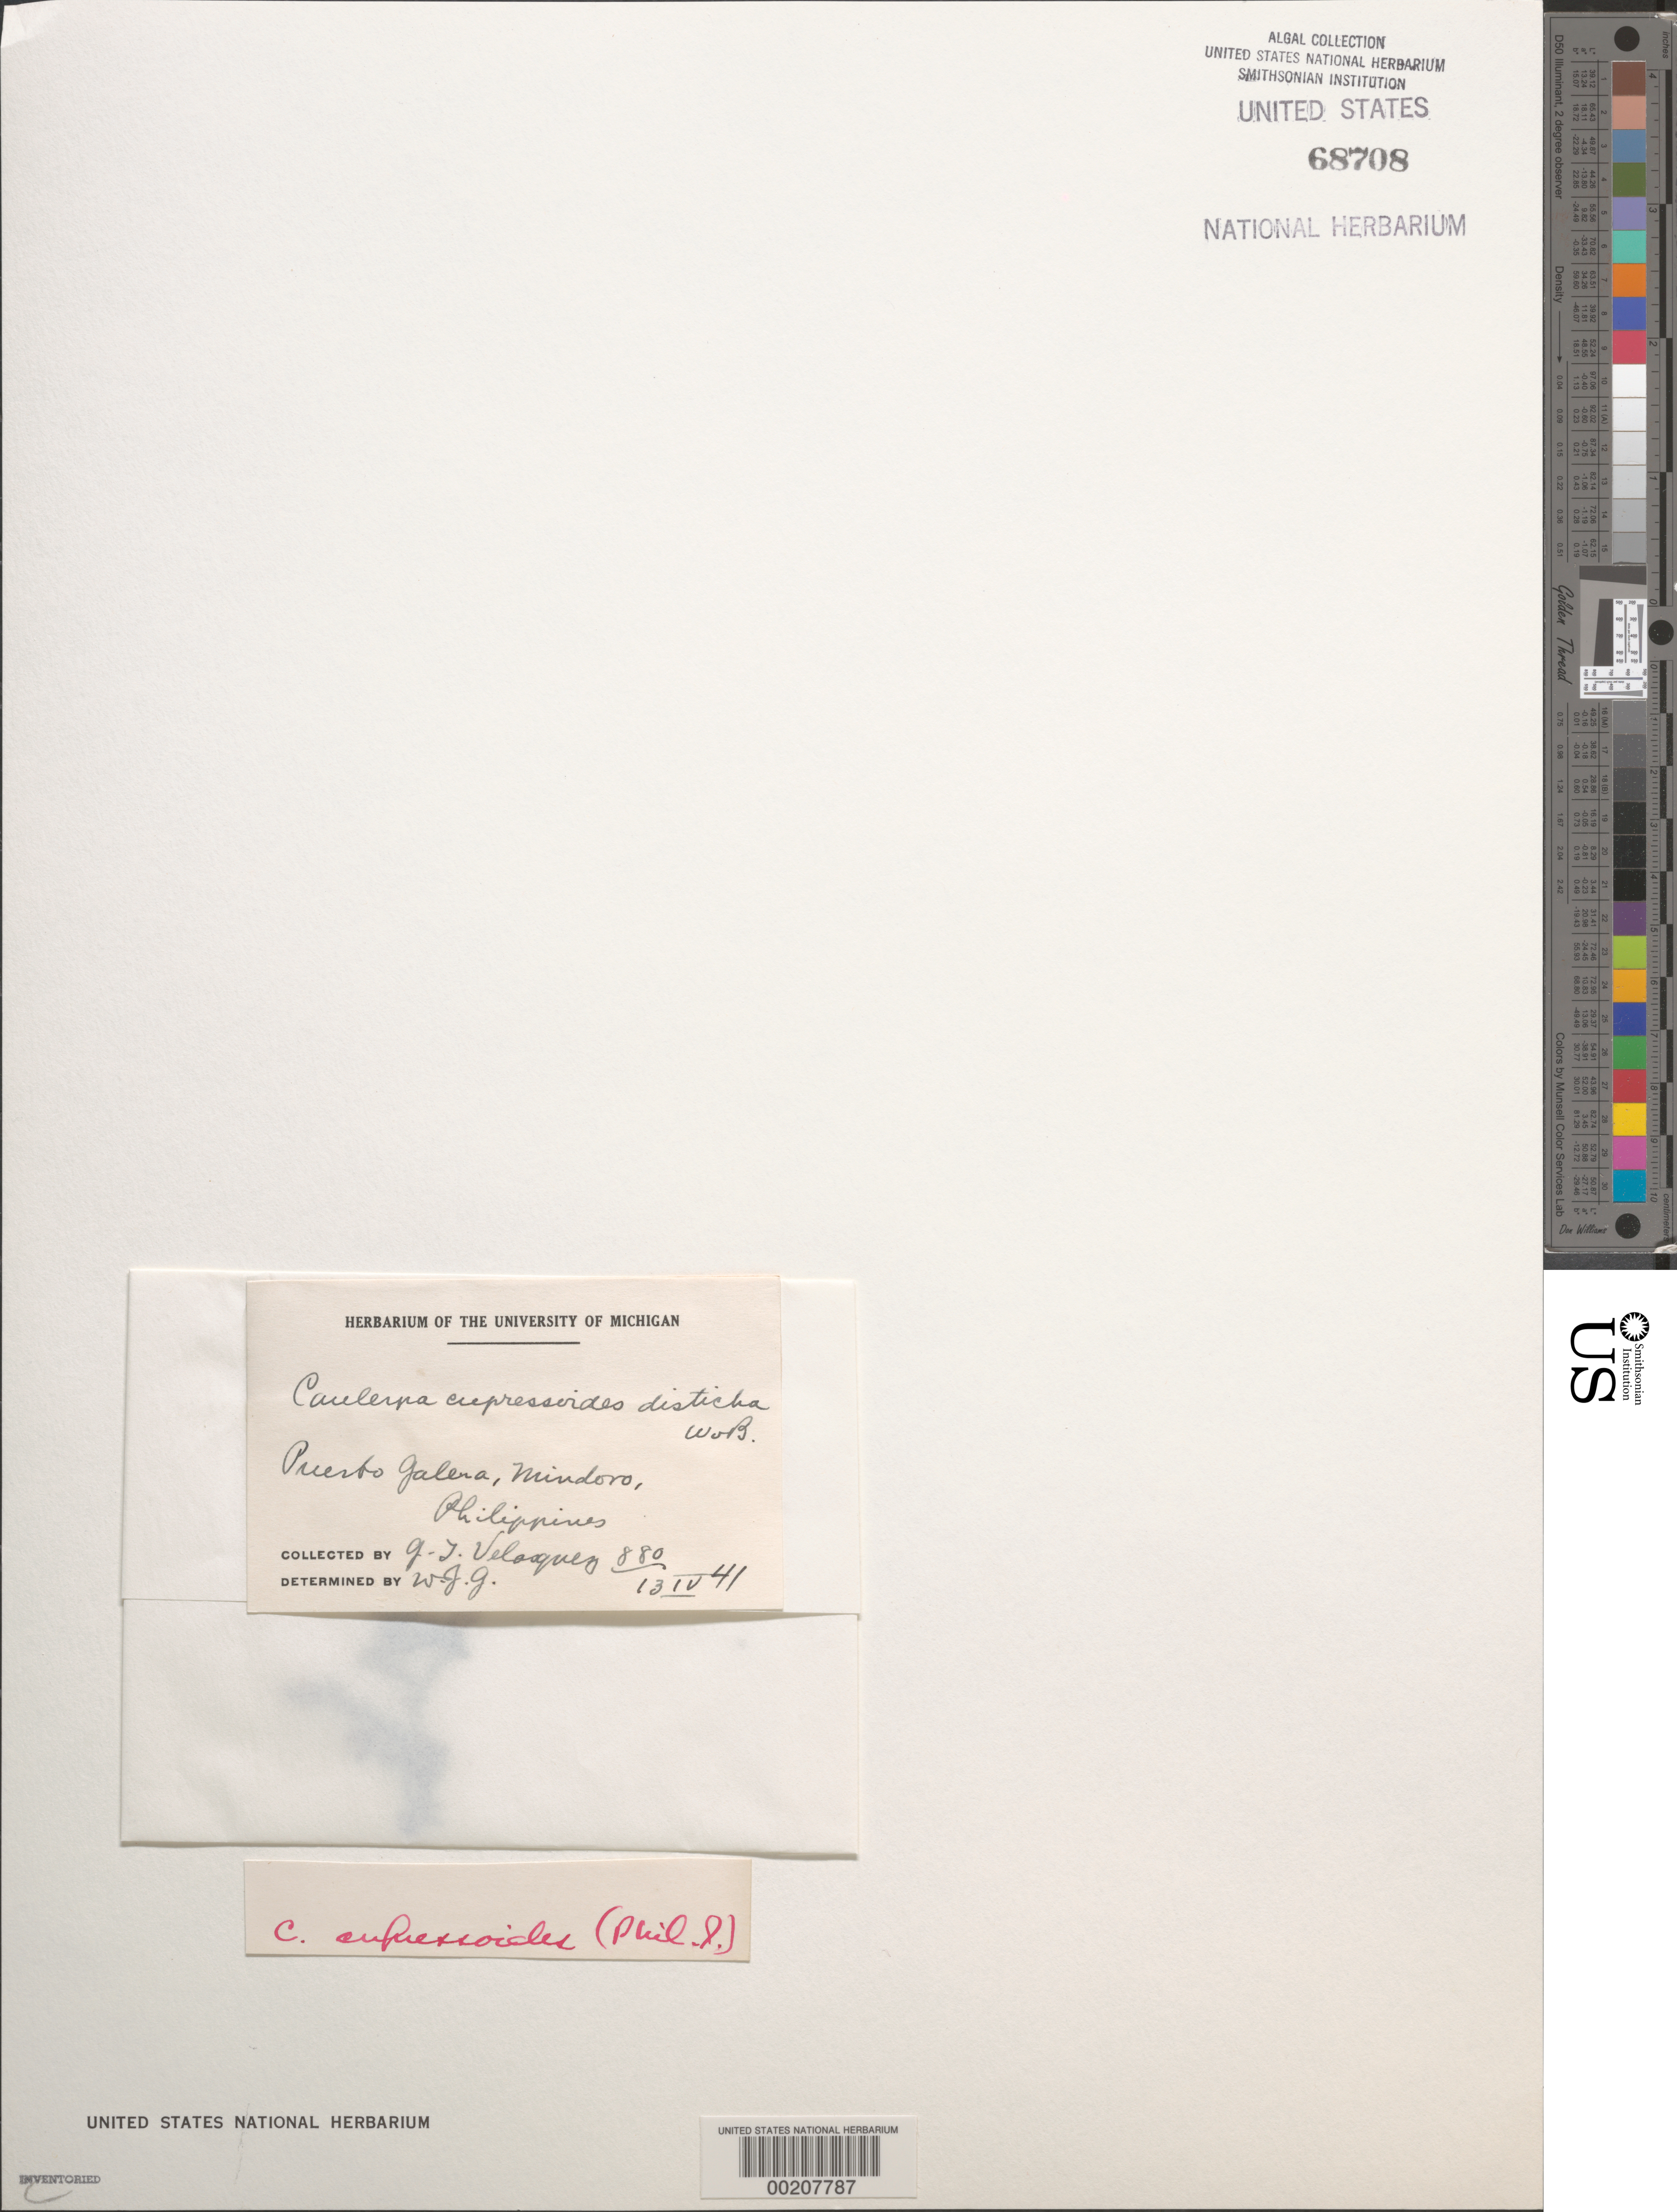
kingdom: Plantae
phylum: Chlorophyta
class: Ulvophyceae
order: Bryopsidales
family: Caulerpaceae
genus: Caulerpa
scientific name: Caulerpa cupressoides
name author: (Vahl) C. Agardh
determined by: Gilbert, W. J.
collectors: G. Velasquez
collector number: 880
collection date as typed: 13 Apr 1941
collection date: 1941-04-13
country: Philippines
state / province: Mimaropa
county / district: Mindoro Oriental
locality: Puerto galera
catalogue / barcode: US 68708